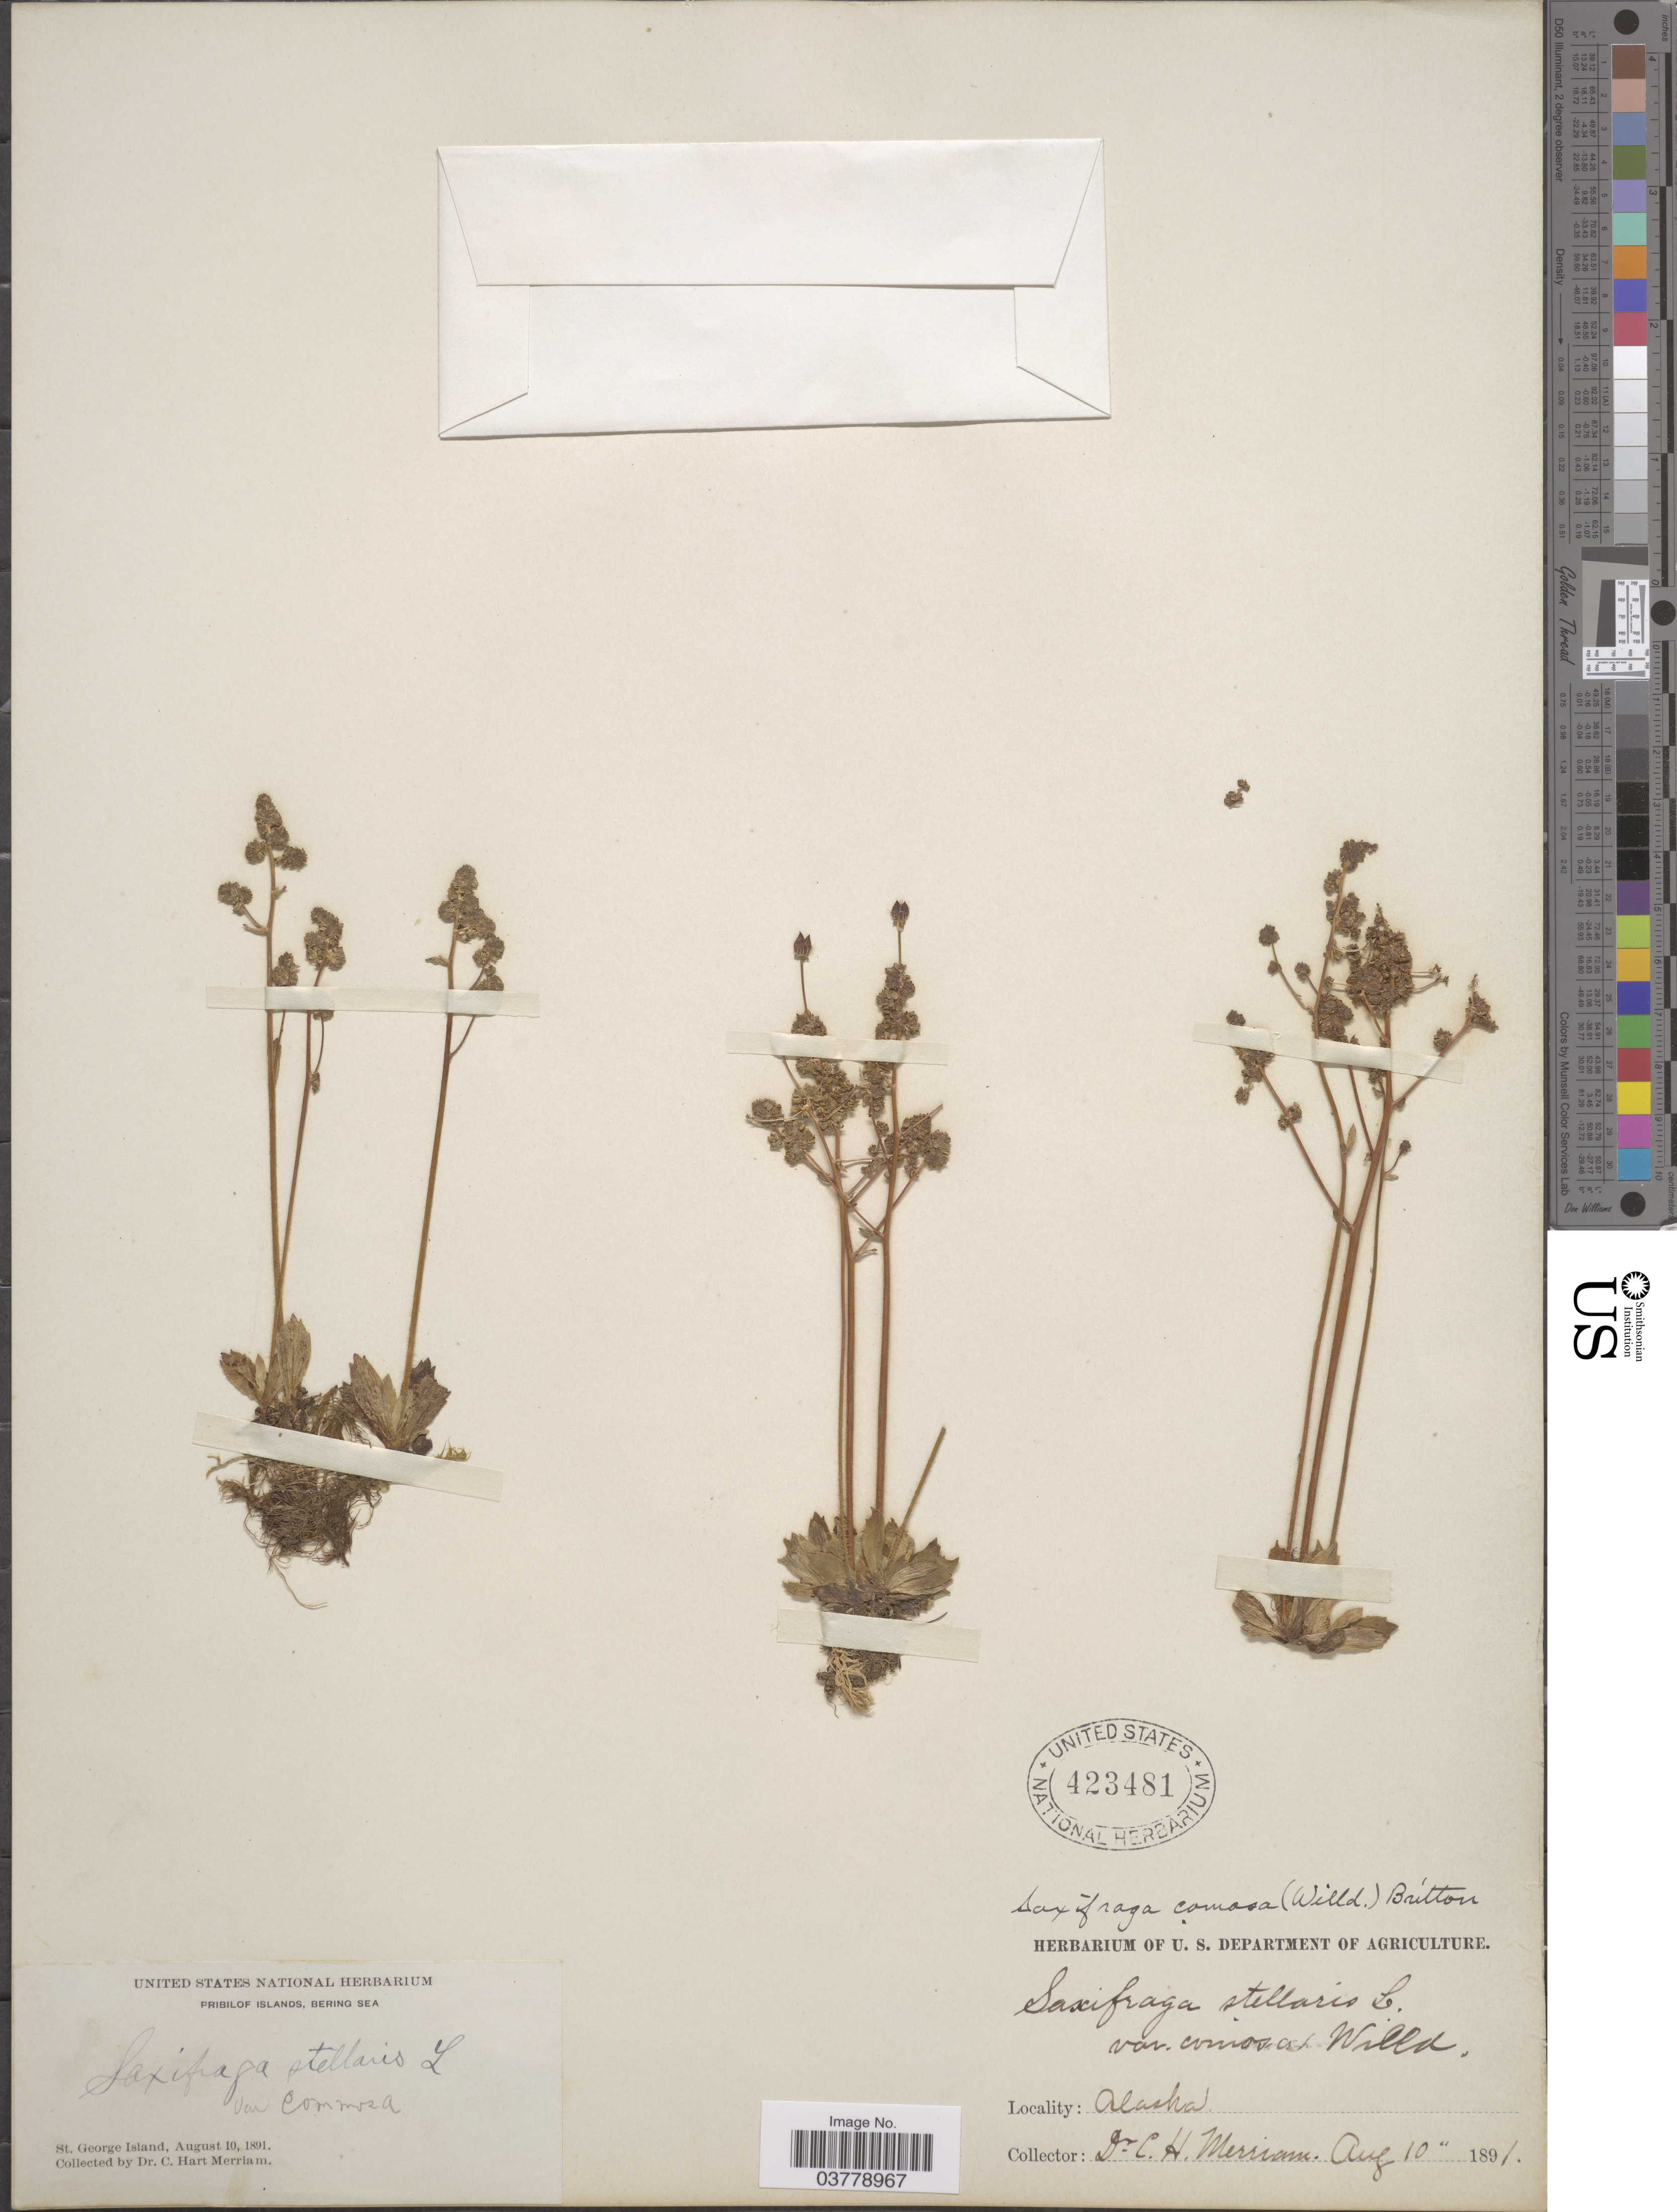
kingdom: Plantae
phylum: Tracheophyta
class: Magnoliopsida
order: Saxifragales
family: Saxifragaceae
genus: Micranthes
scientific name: Micranthes foliolosa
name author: (R. Br.) Gornall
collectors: C. Merriam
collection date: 1891-08-10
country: United States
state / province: Alaska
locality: St. George Island.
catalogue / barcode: US 423481